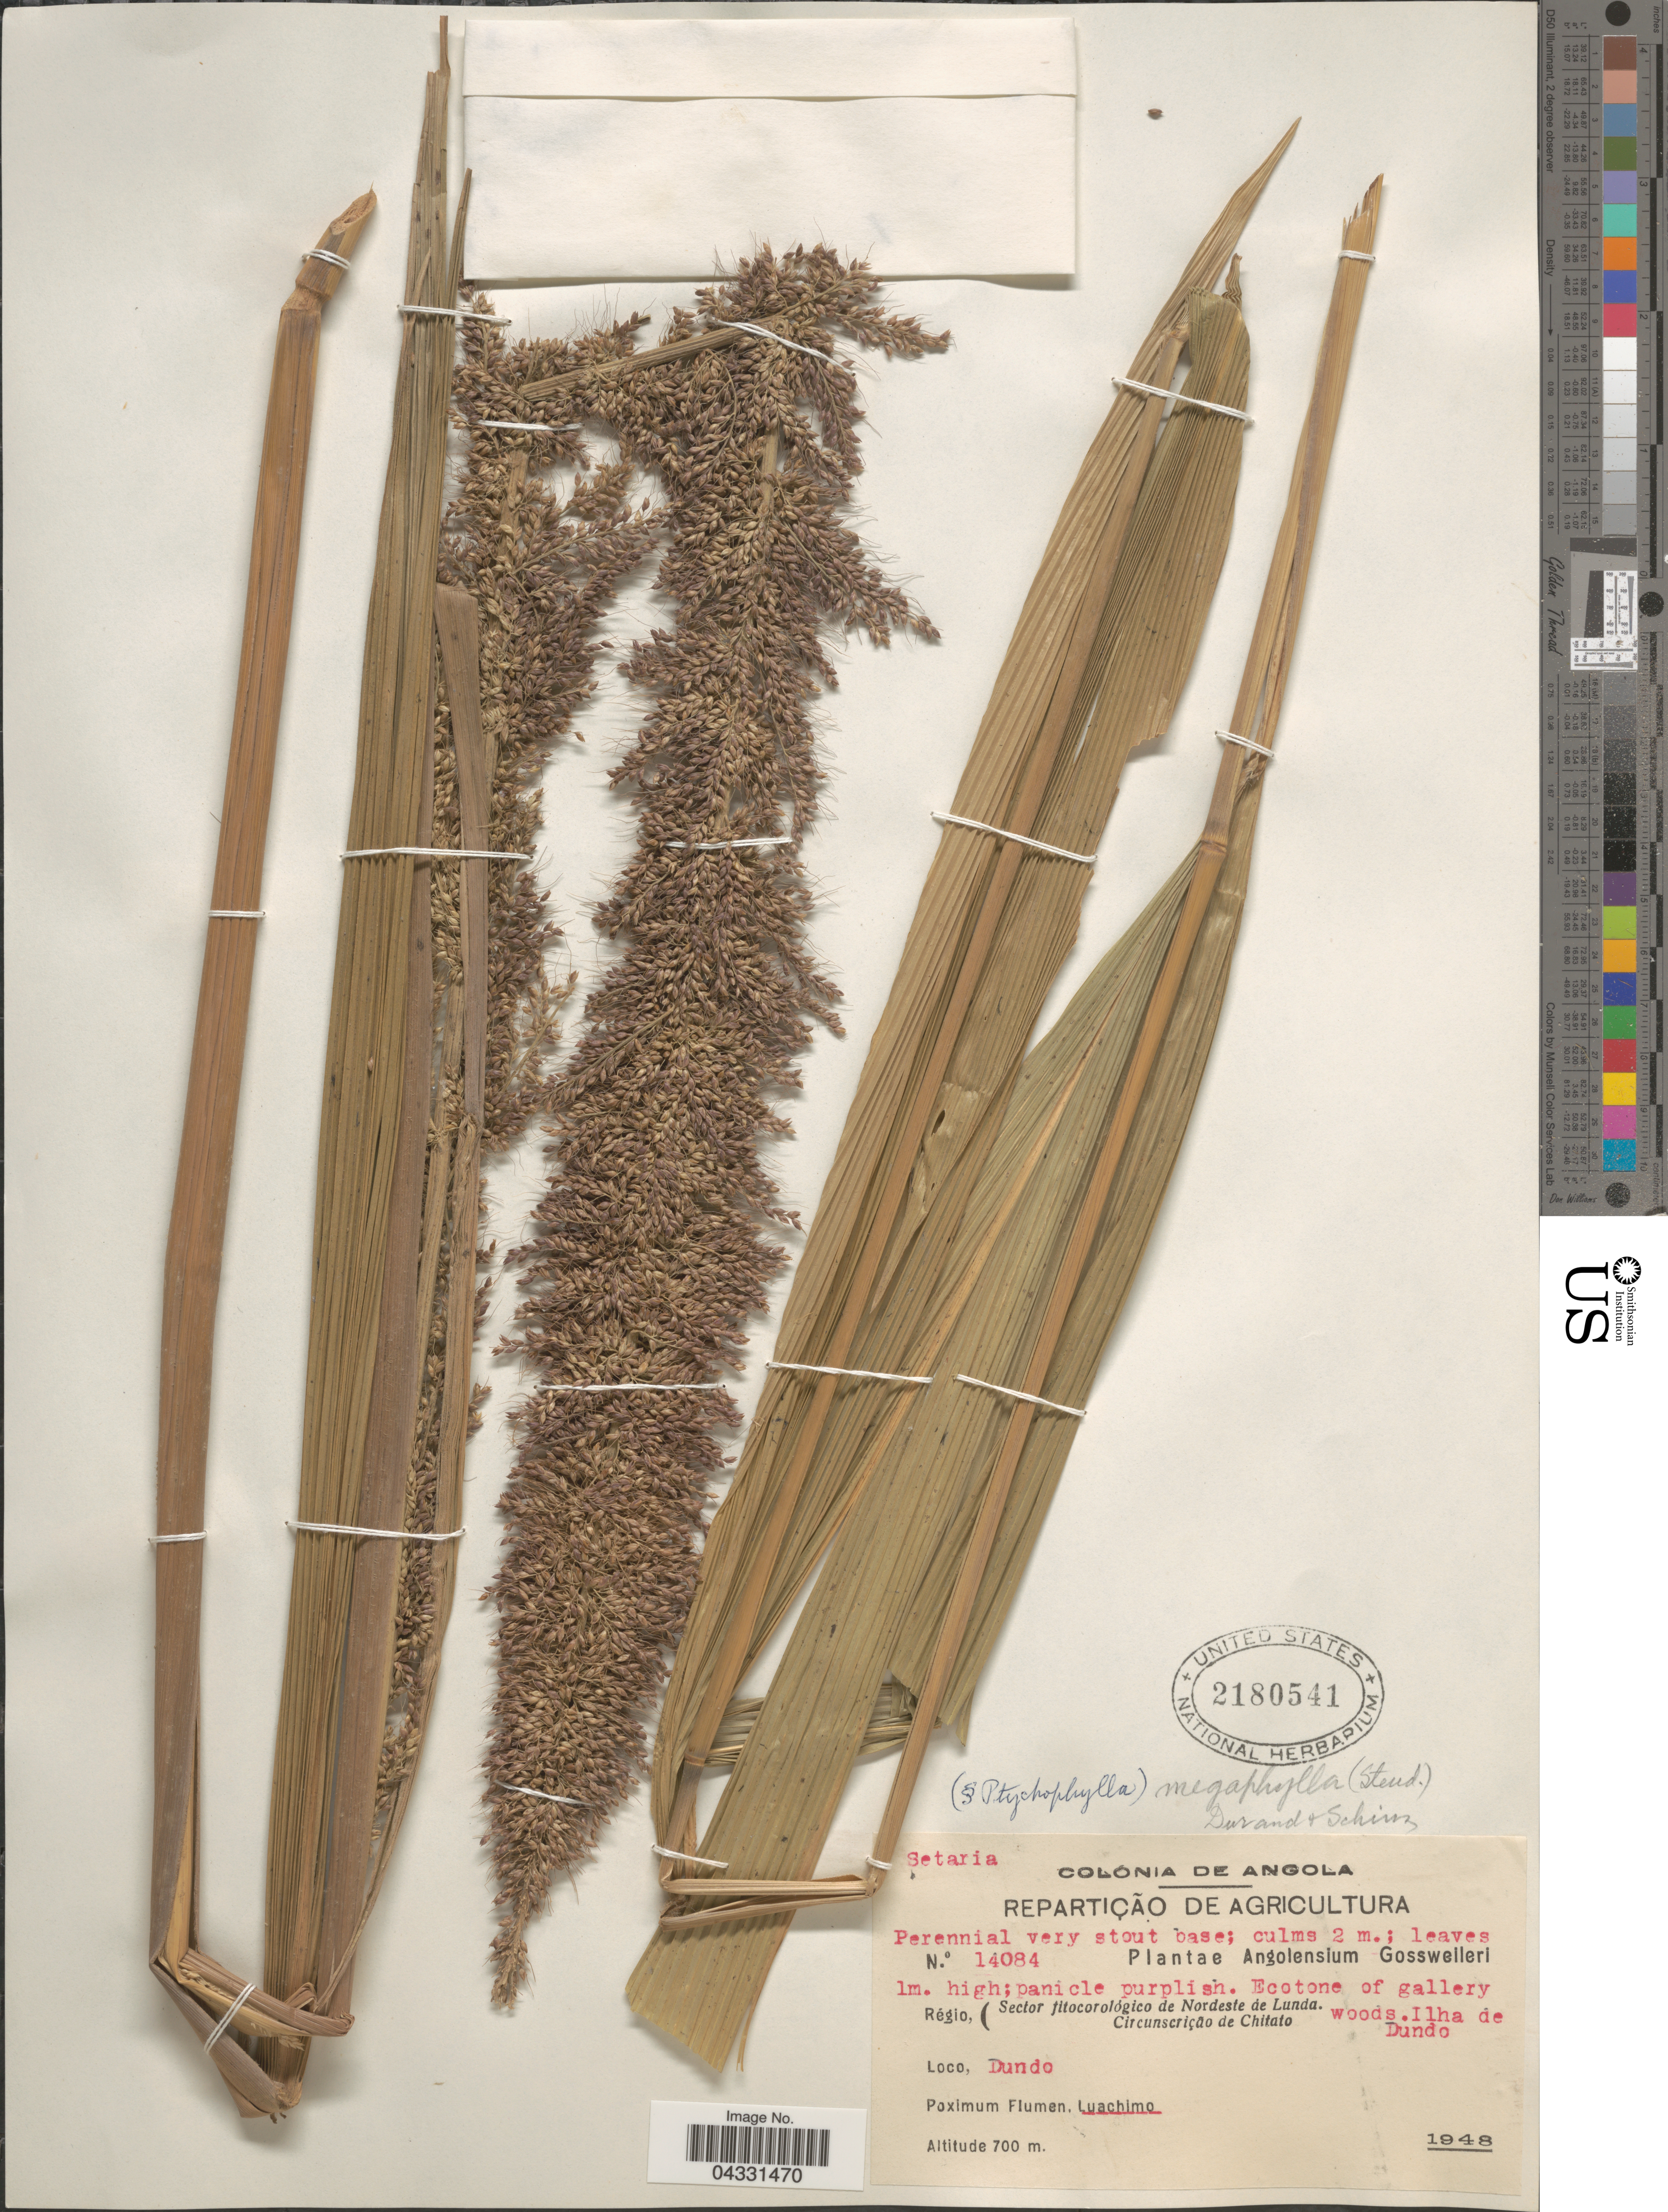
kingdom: Plantae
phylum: Tracheophyta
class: Liliopsida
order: Poales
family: Poaceae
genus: Setaria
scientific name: Setaria megaphylla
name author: (Steud.) Durieu & Schinz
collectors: -. Gossweiler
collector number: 14084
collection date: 1948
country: Angola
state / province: Lunda Norte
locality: Colonia de Angola. Ecotone of gallery woods. Ilha de Dundo. Régio, (Sector fitocorológico de Nordeste de Lunda. Circunserição de Chitato. Dundo. Proximum Flumen, Luachimo.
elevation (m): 700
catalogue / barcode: US 2180541